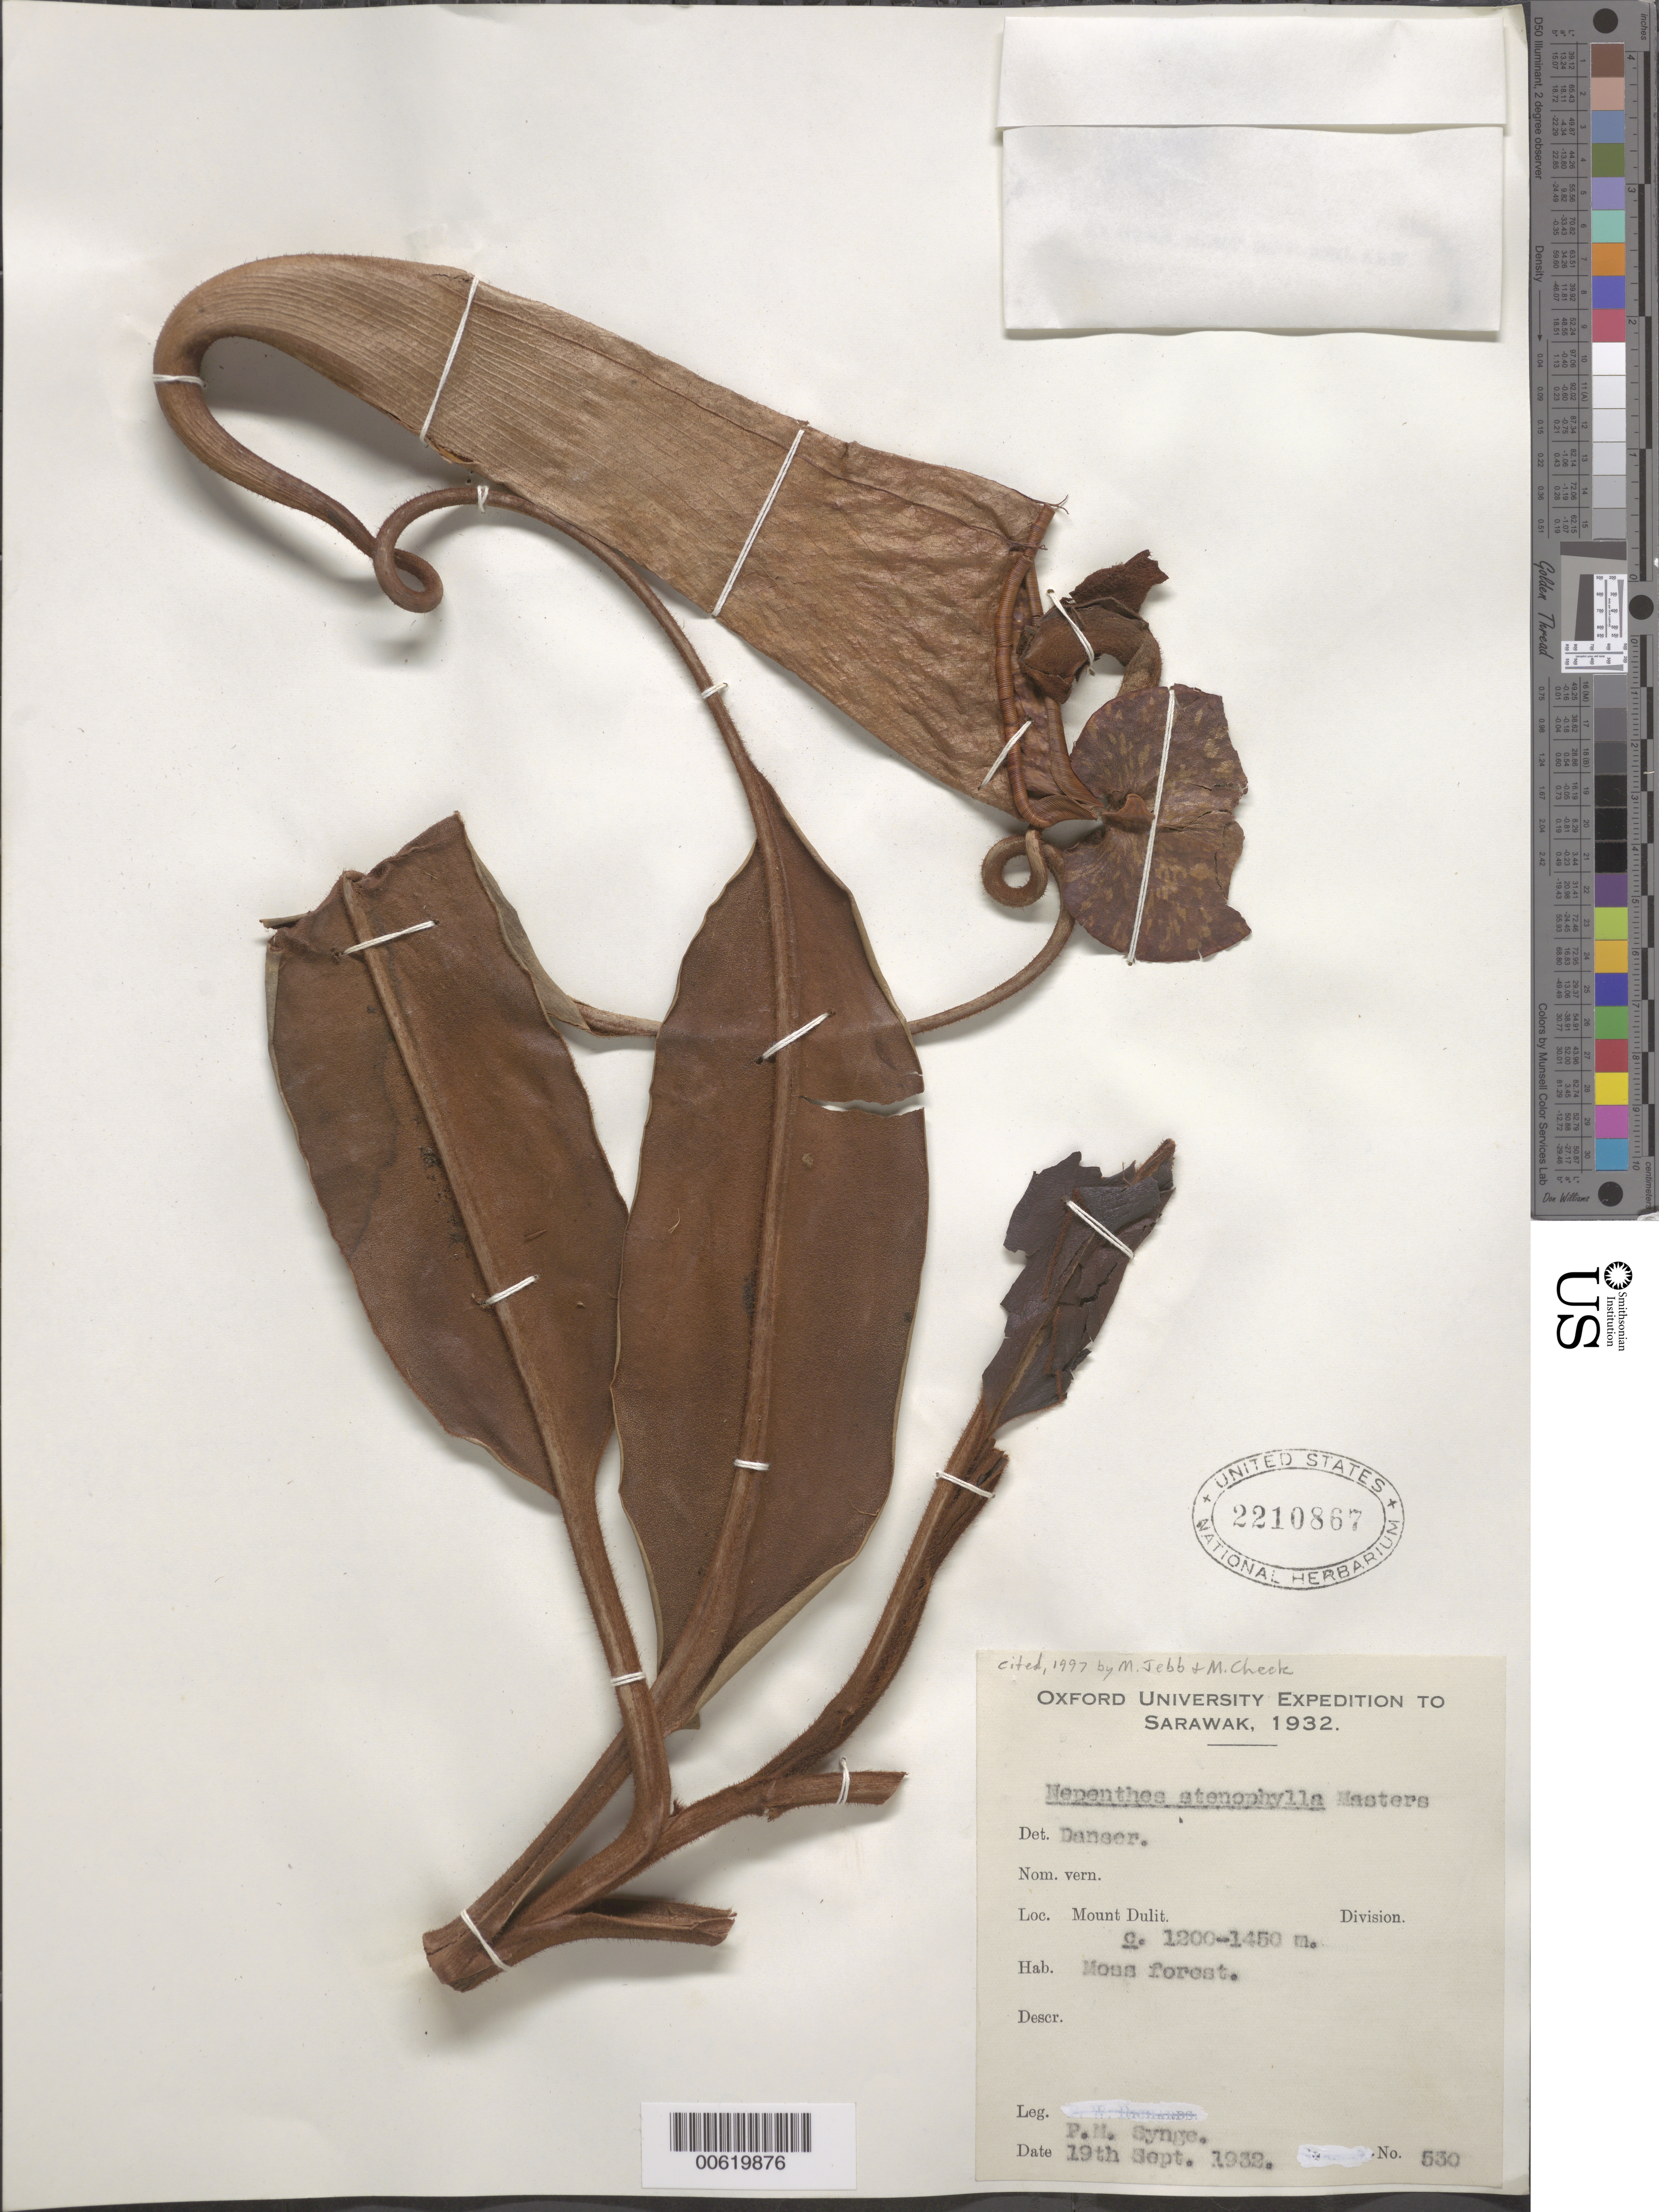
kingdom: Plantae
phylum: Tracheophyta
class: Magnoliopsida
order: Caryophyllales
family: Nepenthaceae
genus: Nepenthes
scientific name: Nepenthes stenophylla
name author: Mast.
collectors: P. Synge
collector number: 530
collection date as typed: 19 Sep 1932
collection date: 1932-09-19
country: Malaysia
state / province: Sarawak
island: Borneo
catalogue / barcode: US 2210867